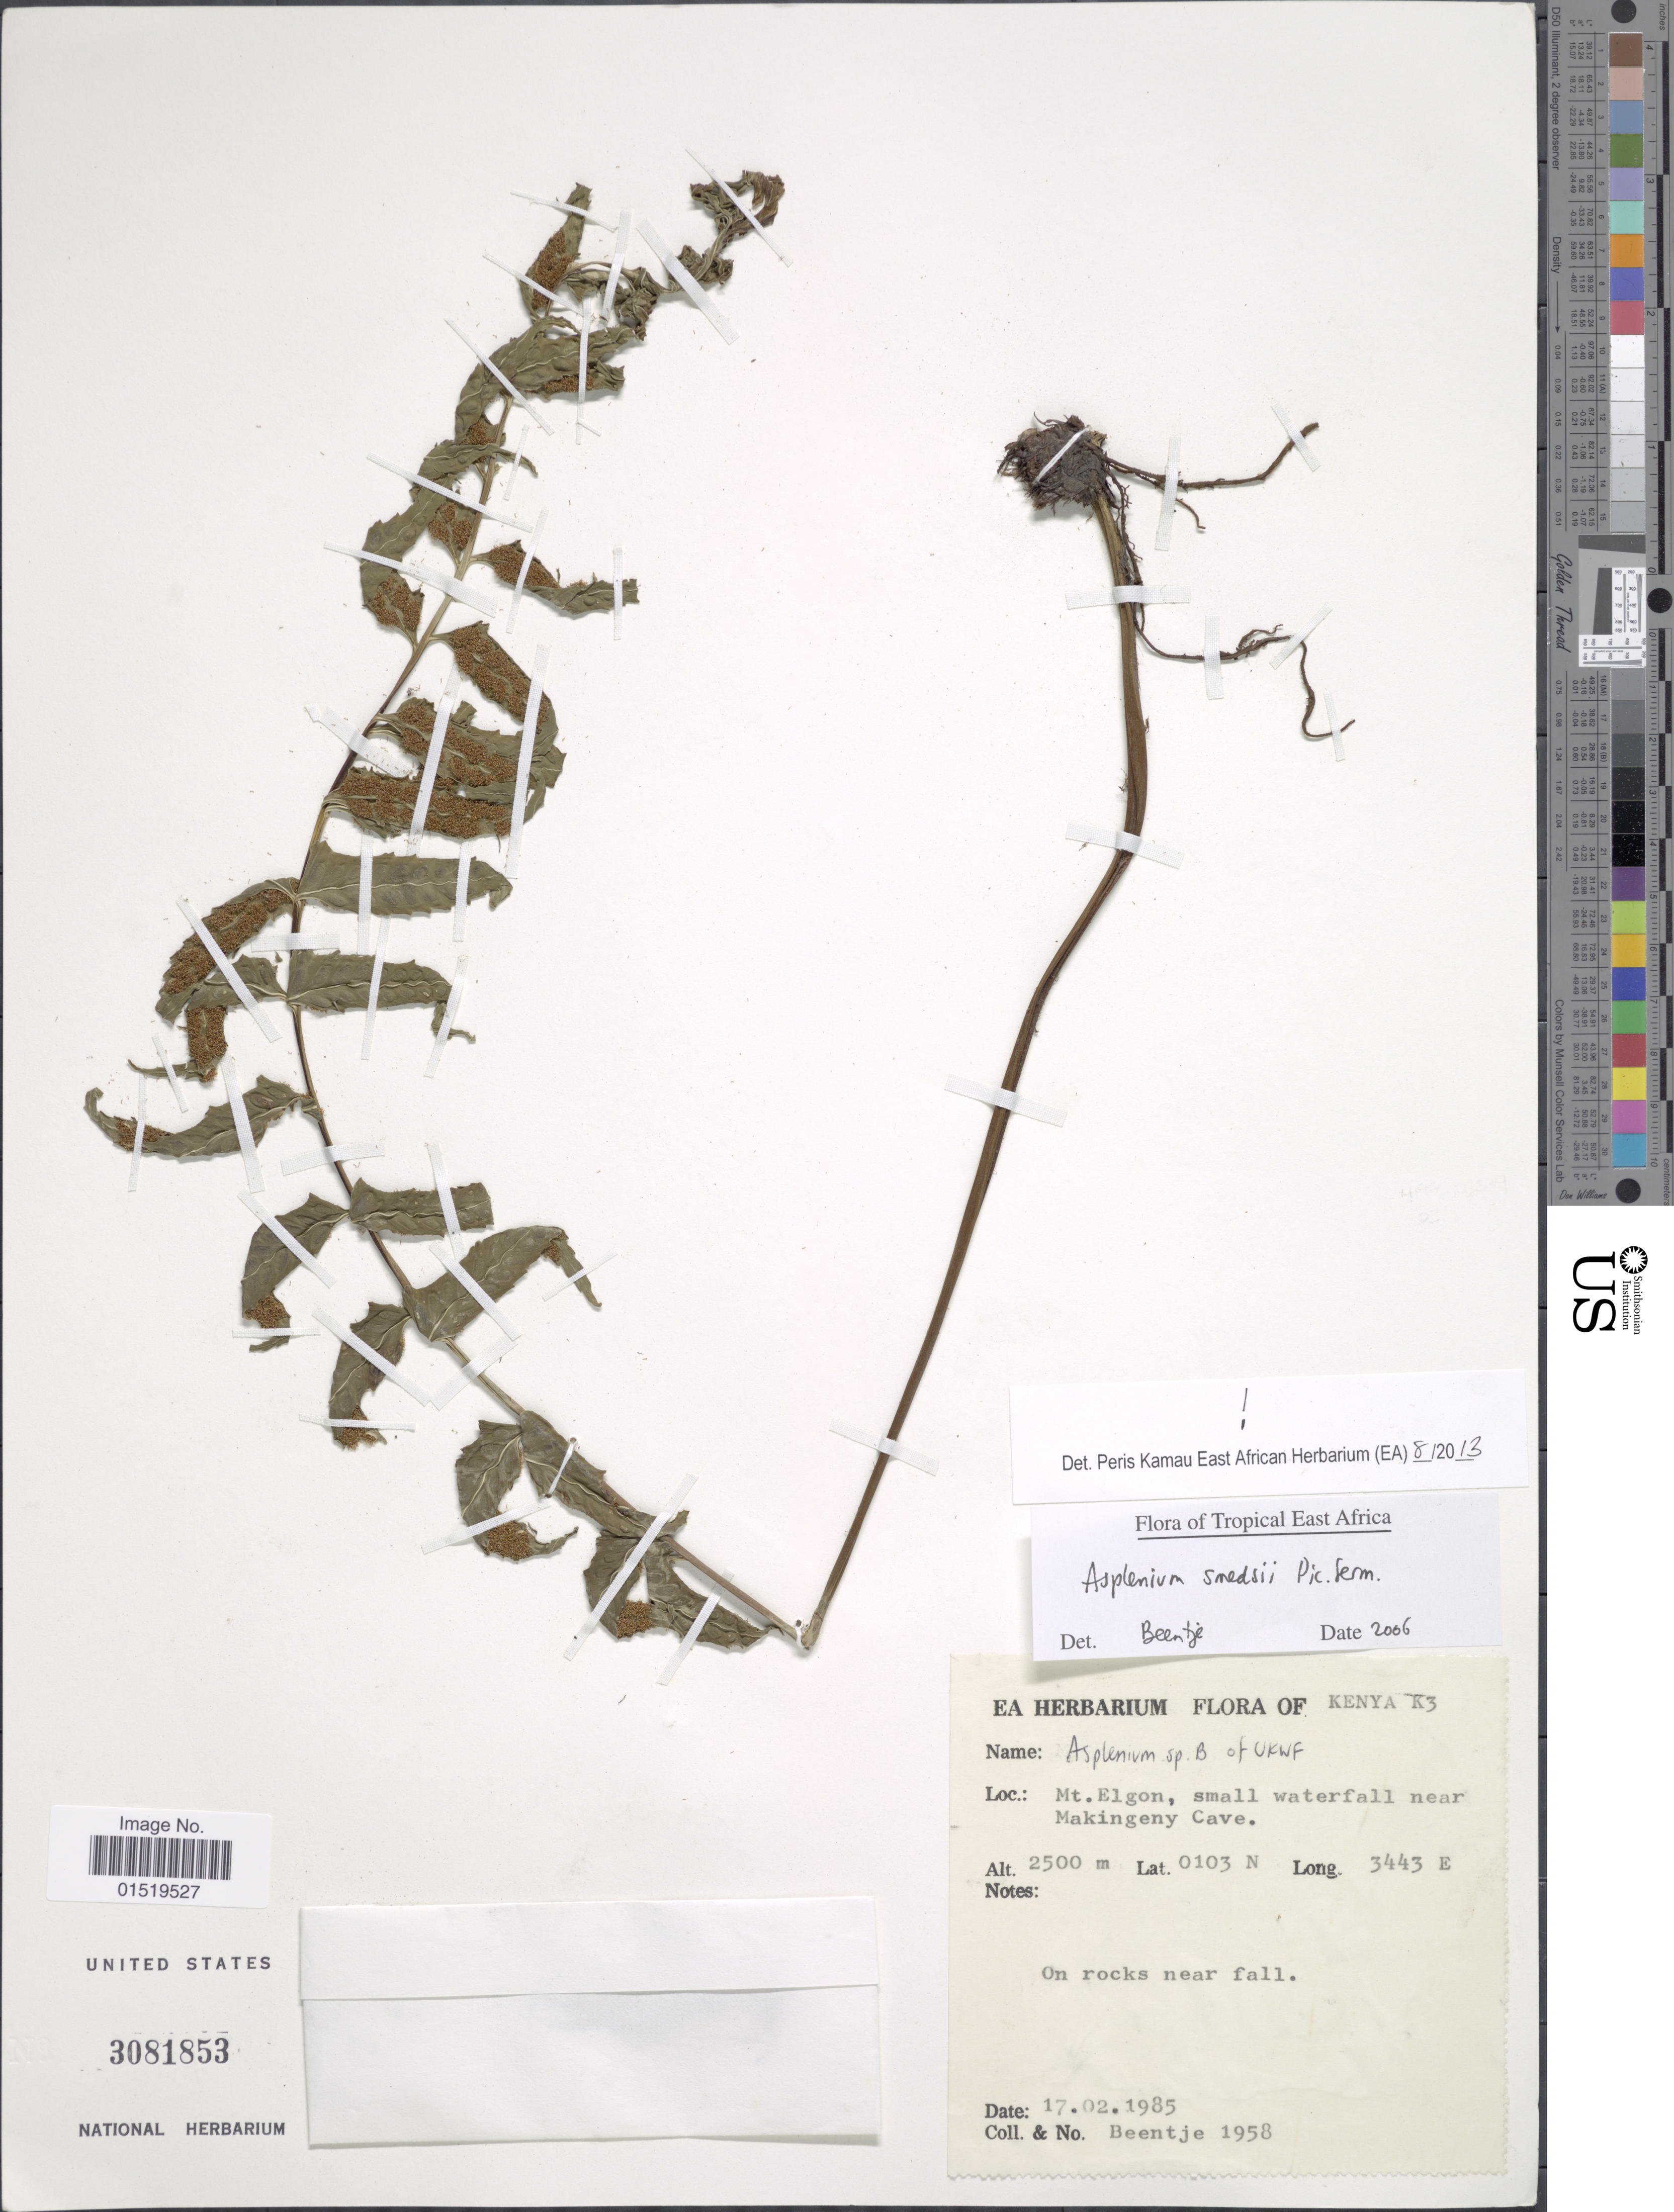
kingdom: Plantae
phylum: Tracheophyta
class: Polypodiopsida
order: Polypodiales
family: Aspleniaceae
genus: Asplenium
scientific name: Asplenium smedsii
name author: Pic. Serm.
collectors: -- Beentje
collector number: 1958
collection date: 1985-02-17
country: Kenya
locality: Mt Elgon, small waterfall near Makingeny Cave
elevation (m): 2500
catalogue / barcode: US 3081853